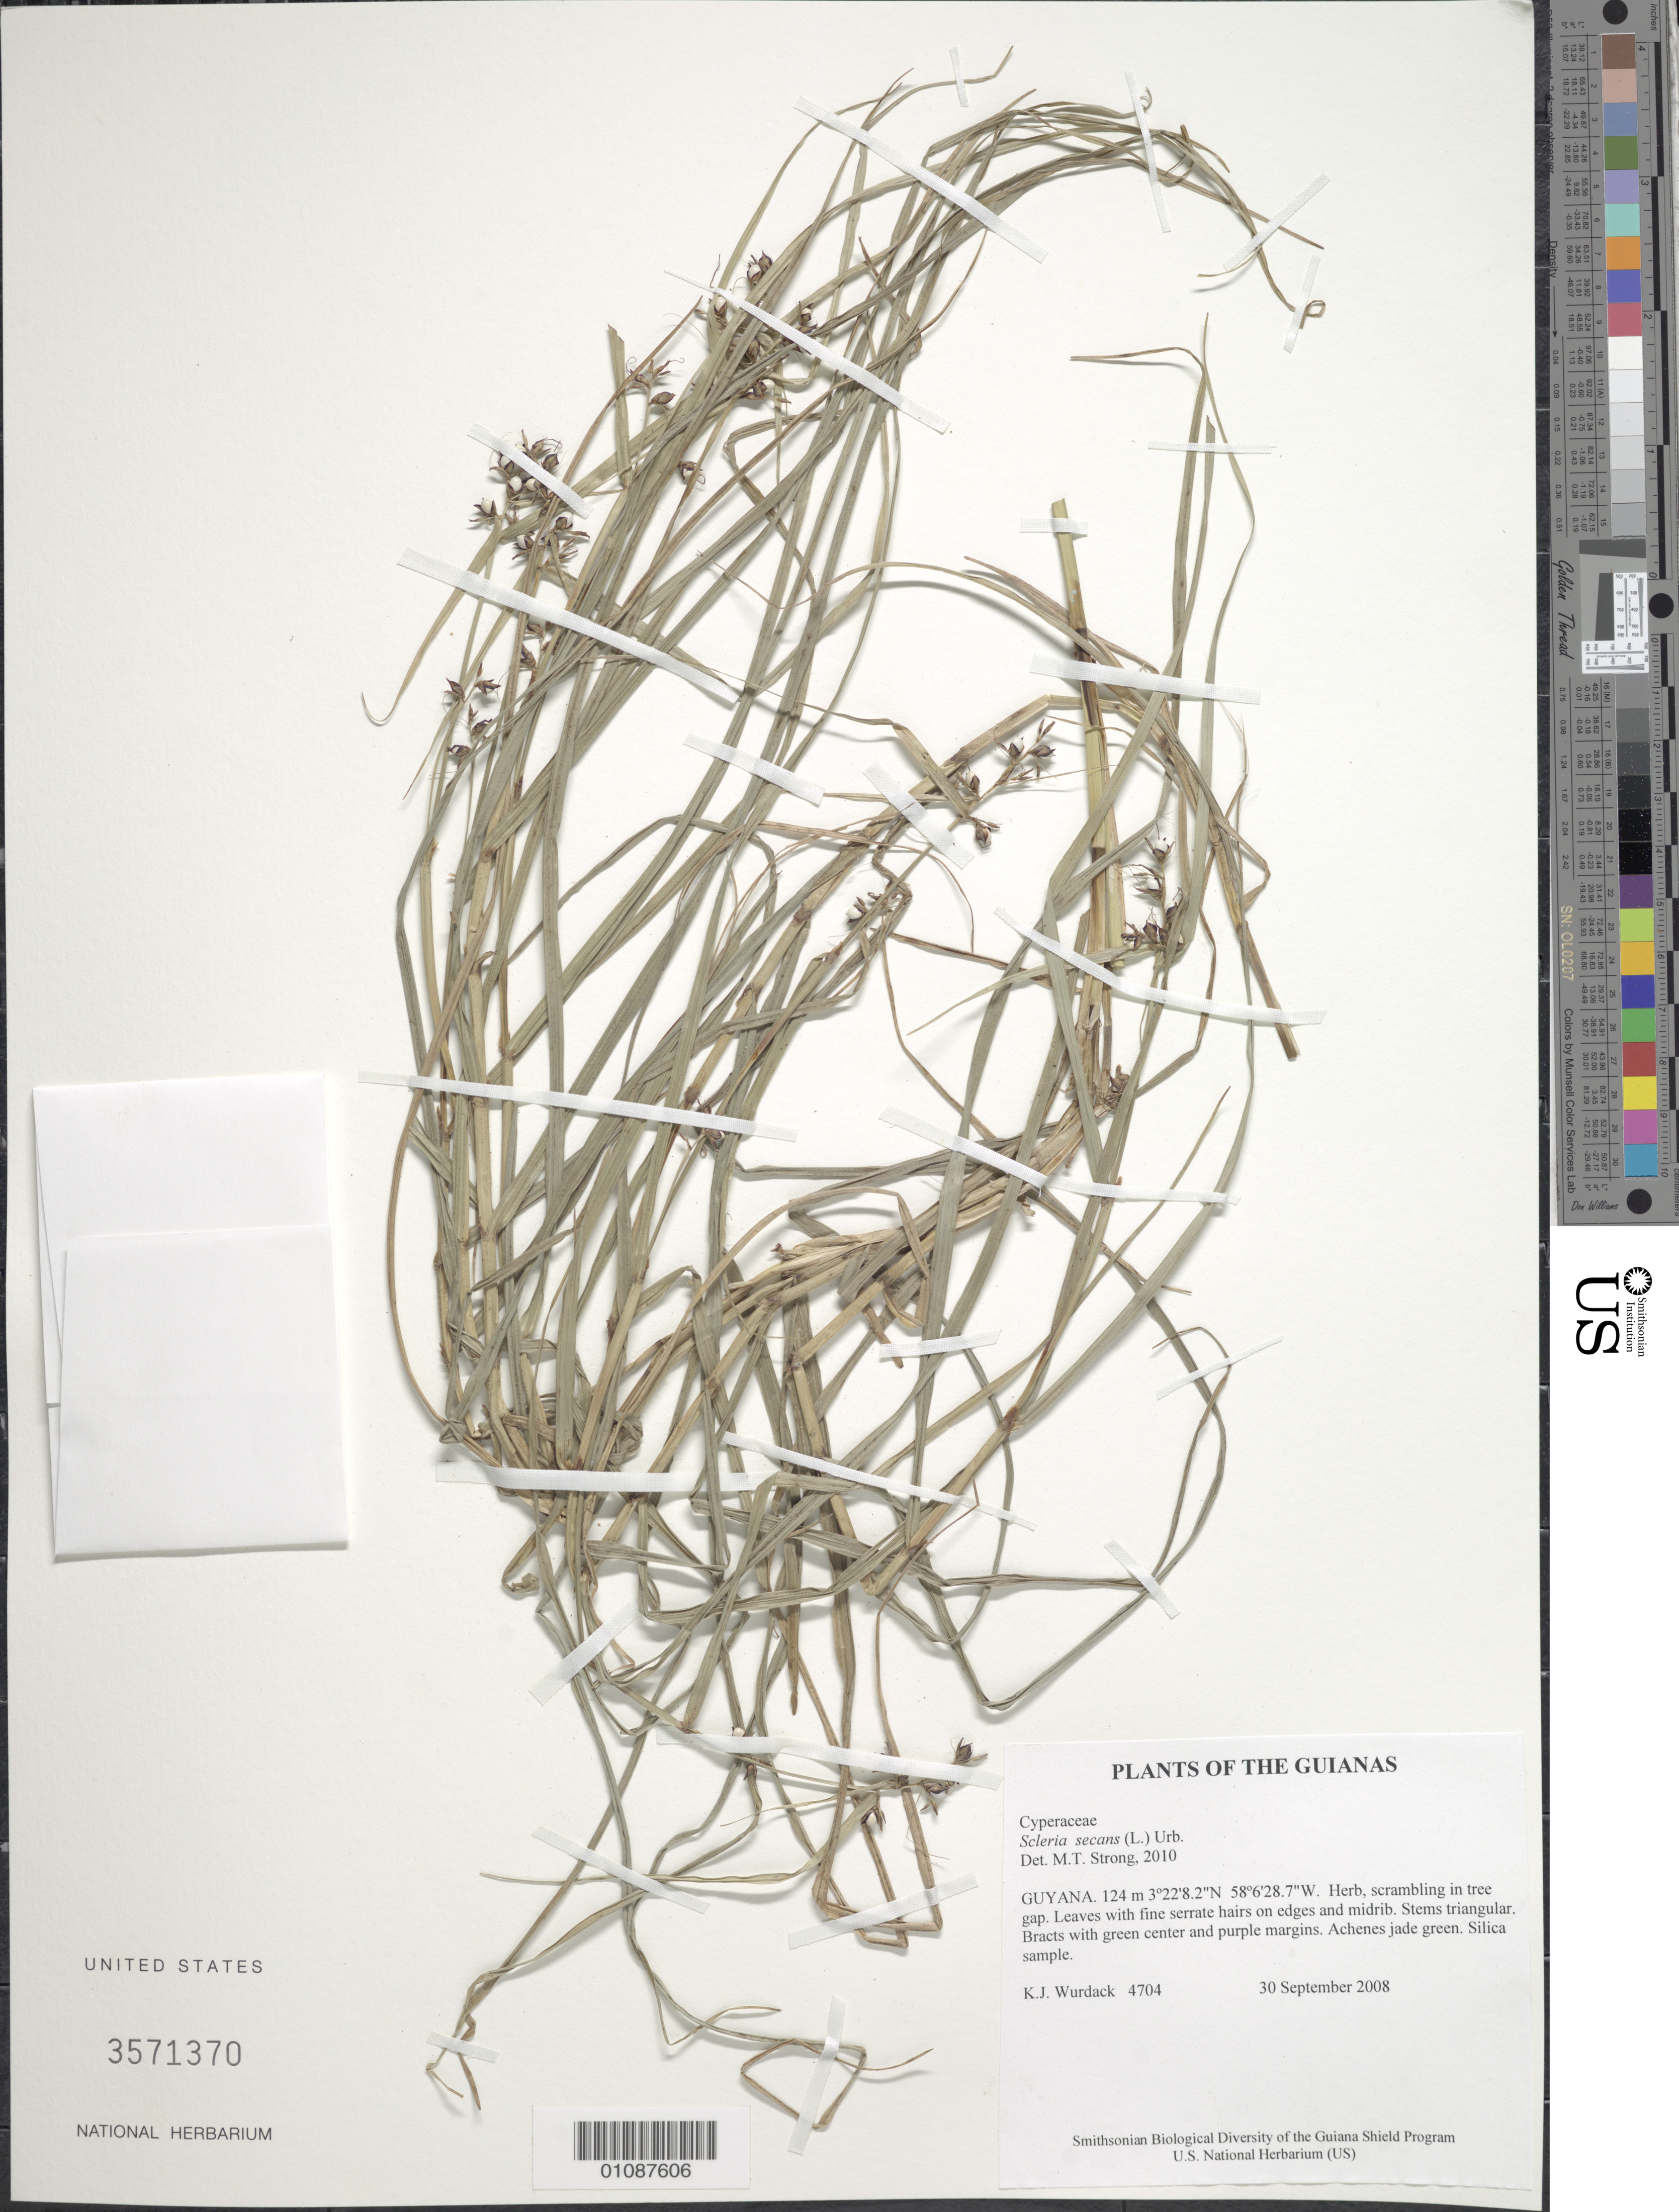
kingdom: Plantae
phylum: Tracheophyta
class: Liliopsida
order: Poales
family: Cyperaceae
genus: Scleria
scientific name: Scleria secans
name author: (L.) Urb.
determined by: Strong, M. T., (US), Smithsonian Institution - National Museum of Natural History (UNITED STATES)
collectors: K. Wurdack, K. M. Redden, A. Rodriguez, C. Perry & P. Ragnauth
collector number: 4704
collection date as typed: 30 September 2008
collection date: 2008-09-30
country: Guyana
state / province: U. Takutu-U. Essequibo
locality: CI concession. Line 12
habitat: Spiny palm, Annonaceae, Violaceae, Anacardiaceae (Sorori) dominant. Large trees with lots of lianas (Bignoniaceae and Bauhina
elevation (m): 124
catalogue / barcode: US 3571370